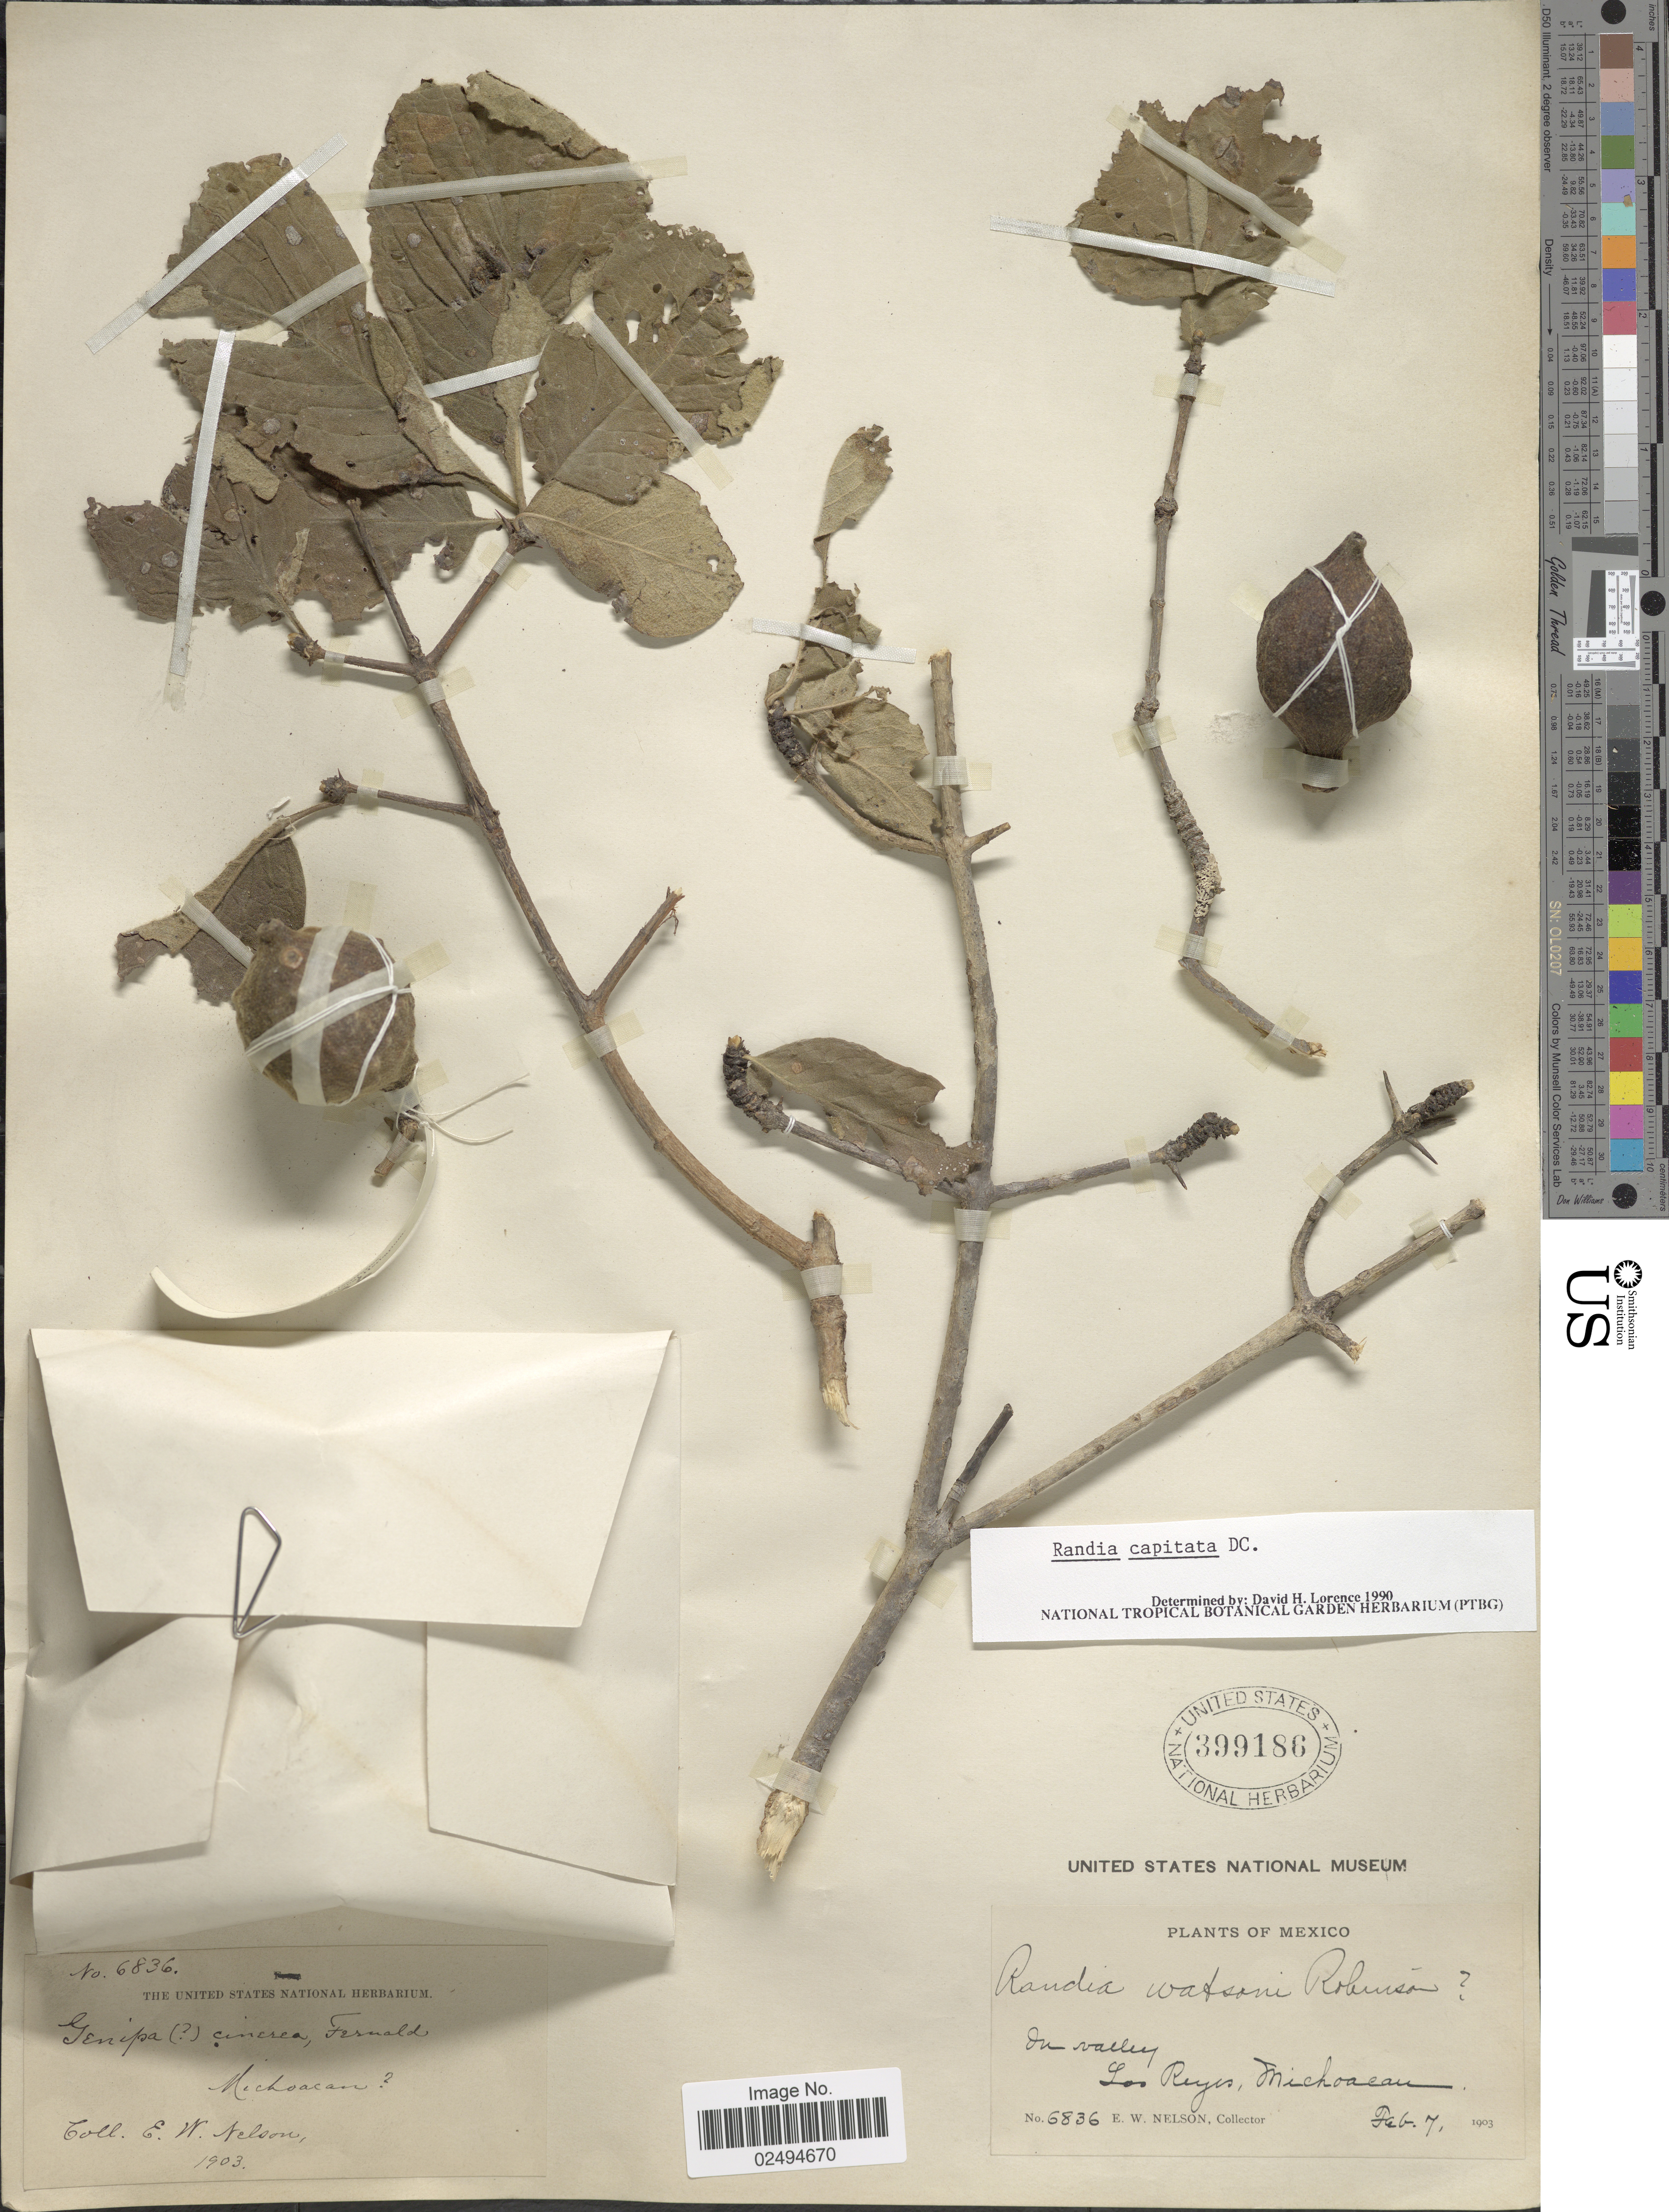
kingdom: Plantae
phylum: Tracheophyta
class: Magnoliopsida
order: Gentianales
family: Rubiaceae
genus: Randia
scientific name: Randia capitata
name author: DC.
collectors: E. W. Nelson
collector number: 6836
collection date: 1903-02-07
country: Mexico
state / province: Michoacán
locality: In valley, Los Reyes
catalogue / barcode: US 399186